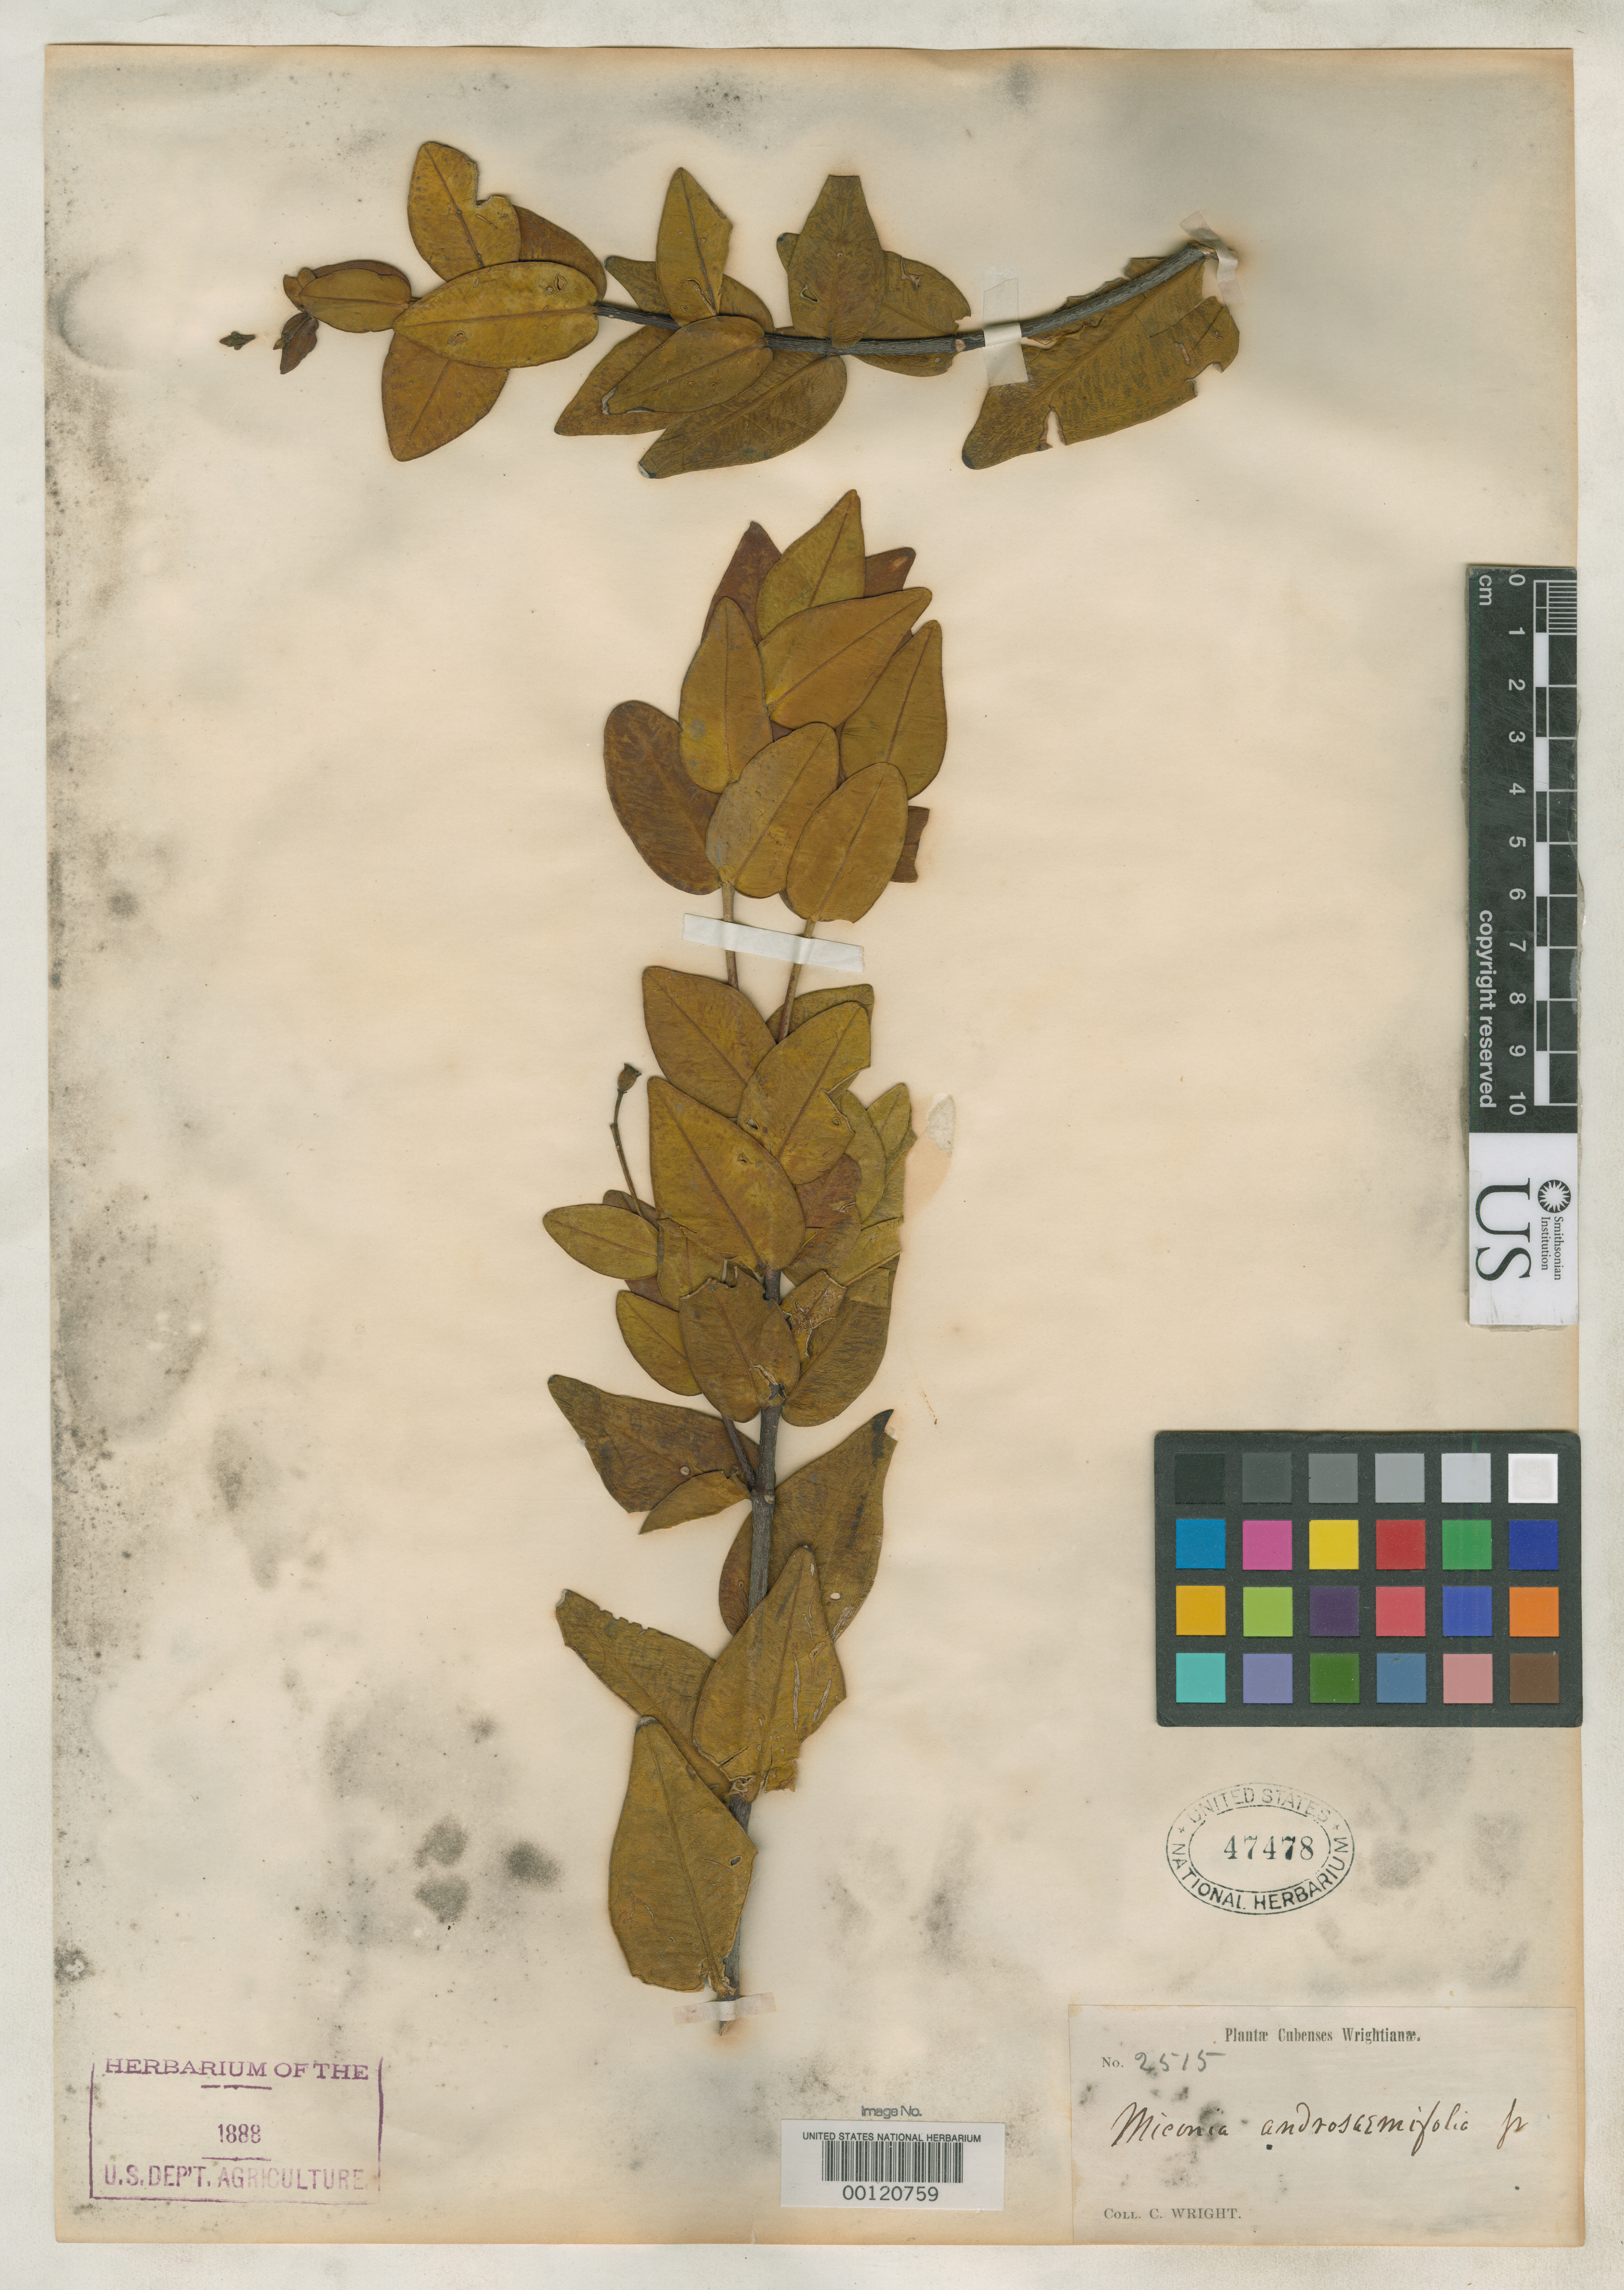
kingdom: Plantae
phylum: Tracheophyta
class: Magnoliopsida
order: Myrtales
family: Melastomataceae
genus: Miconia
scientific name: Miconia androsaemifolia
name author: Griseb.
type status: Isotype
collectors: C. Wright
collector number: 2515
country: Cuba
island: Greater Antilles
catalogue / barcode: US 47478